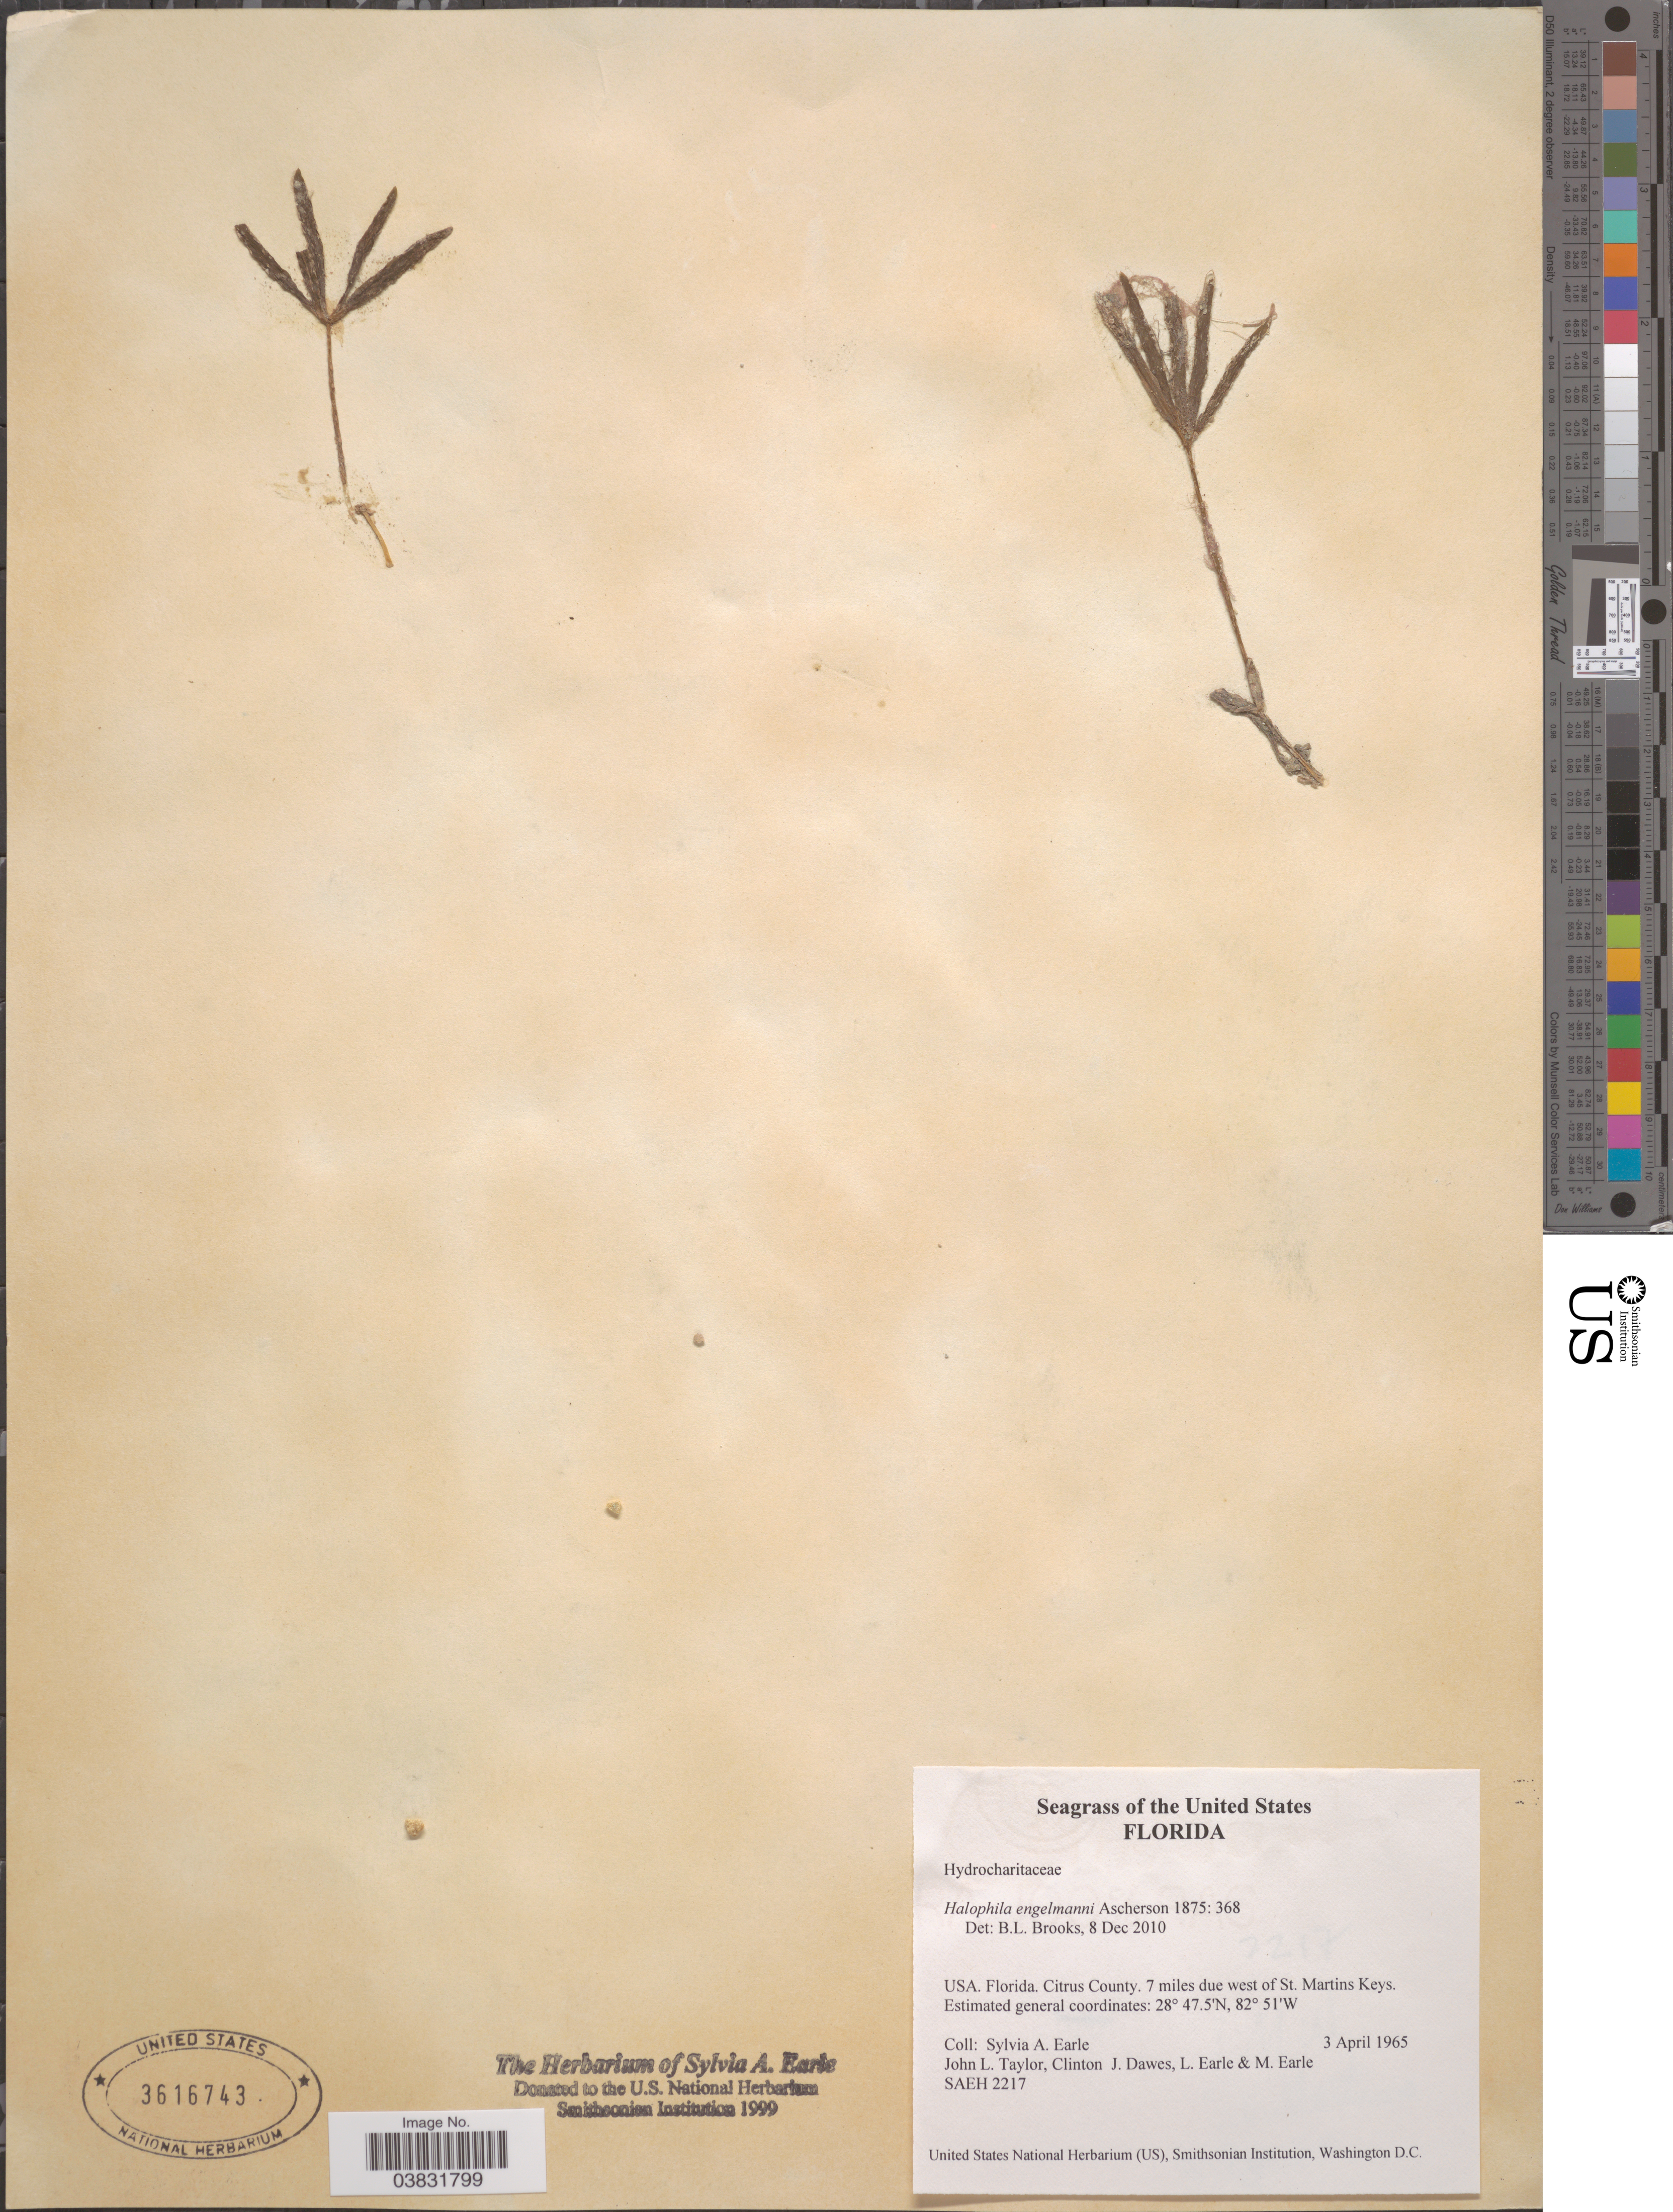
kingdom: Plantae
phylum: Tracheophyta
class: Liliopsida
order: Alismatales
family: Hydrocharitaceae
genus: Halophila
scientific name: Halophila engelmannii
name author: Asch.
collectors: S. A. Earle, J. L. Taylor, L. Earle & M. Earle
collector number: SAEH2217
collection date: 1965-04-03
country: United States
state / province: Florida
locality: Citrus County. 7 miles due west of St. Martins Keys.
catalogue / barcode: US 3616743